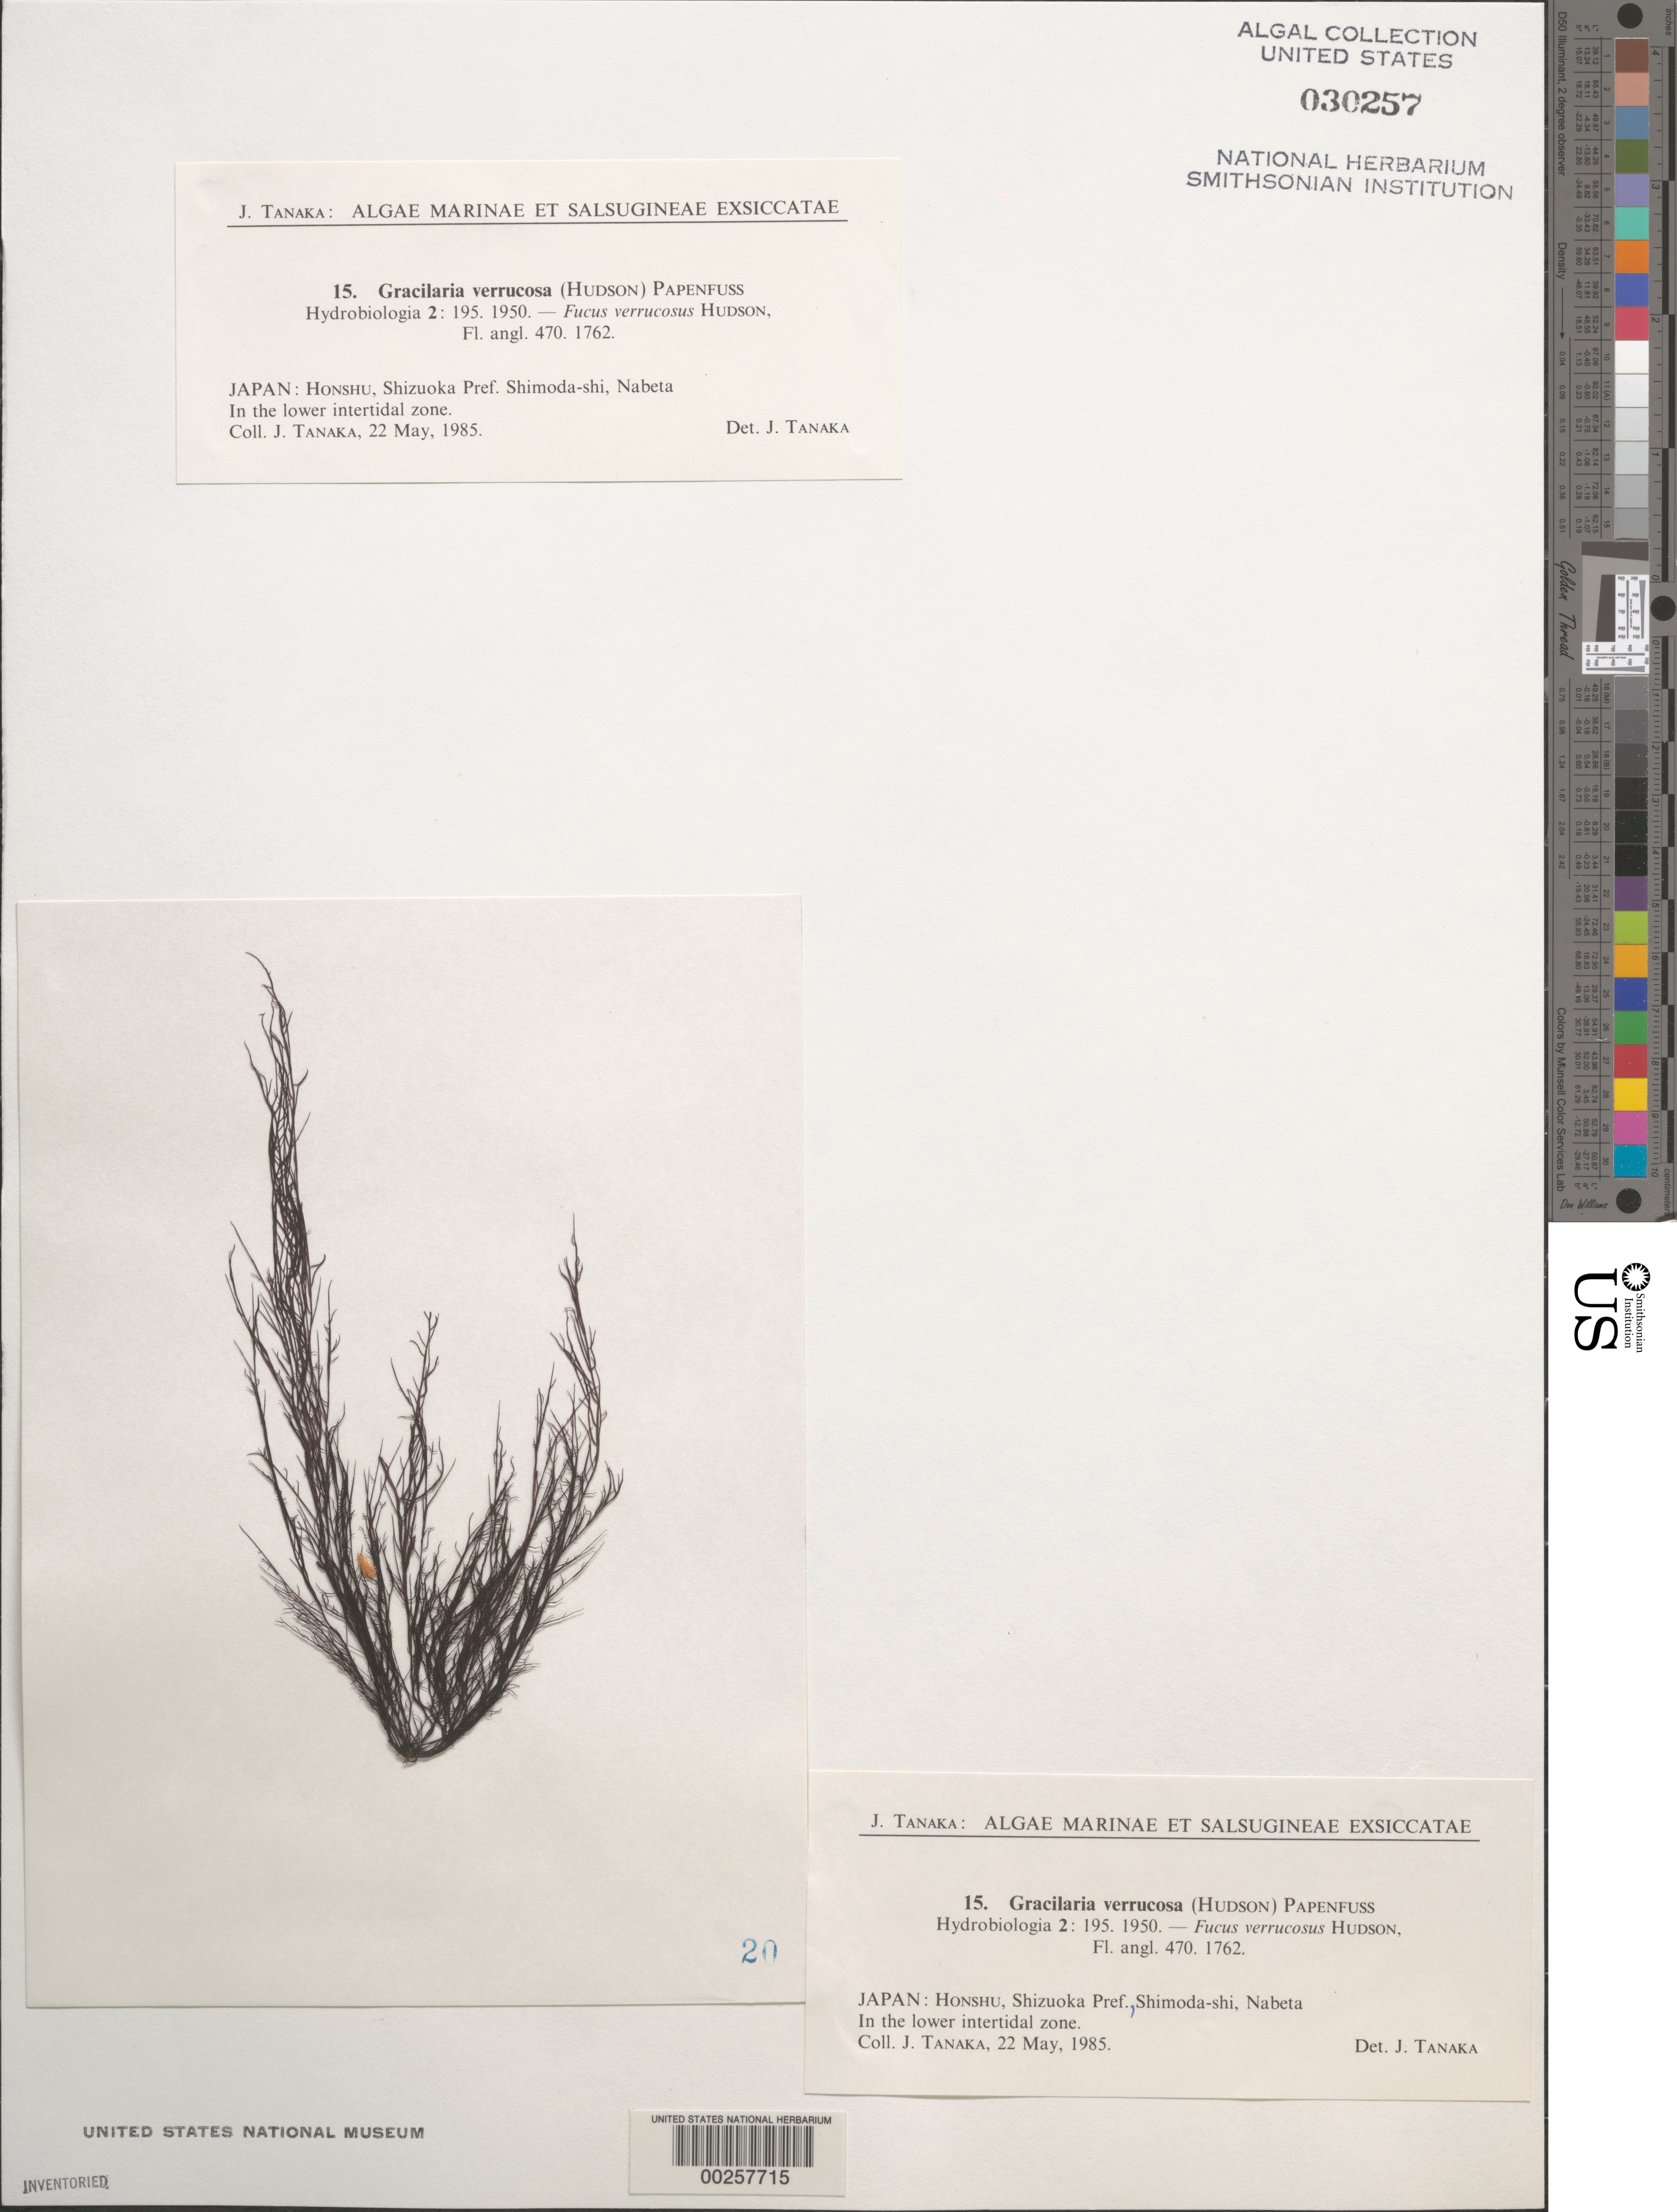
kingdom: Plantae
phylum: Rhodophyta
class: Florideophyceae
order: Gracilariales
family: Gracilariaceae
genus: Gracilariopsis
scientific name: Gracilariopsis longissima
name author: (S.G. Gmel.) Steentoft et al.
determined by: Algae name updating Project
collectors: J. Tanaka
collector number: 15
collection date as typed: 22 May 1985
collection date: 1985-05-22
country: Japan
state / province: Sizuoka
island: Honshu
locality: Nabeta, Shimoda-shi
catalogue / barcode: US 30257